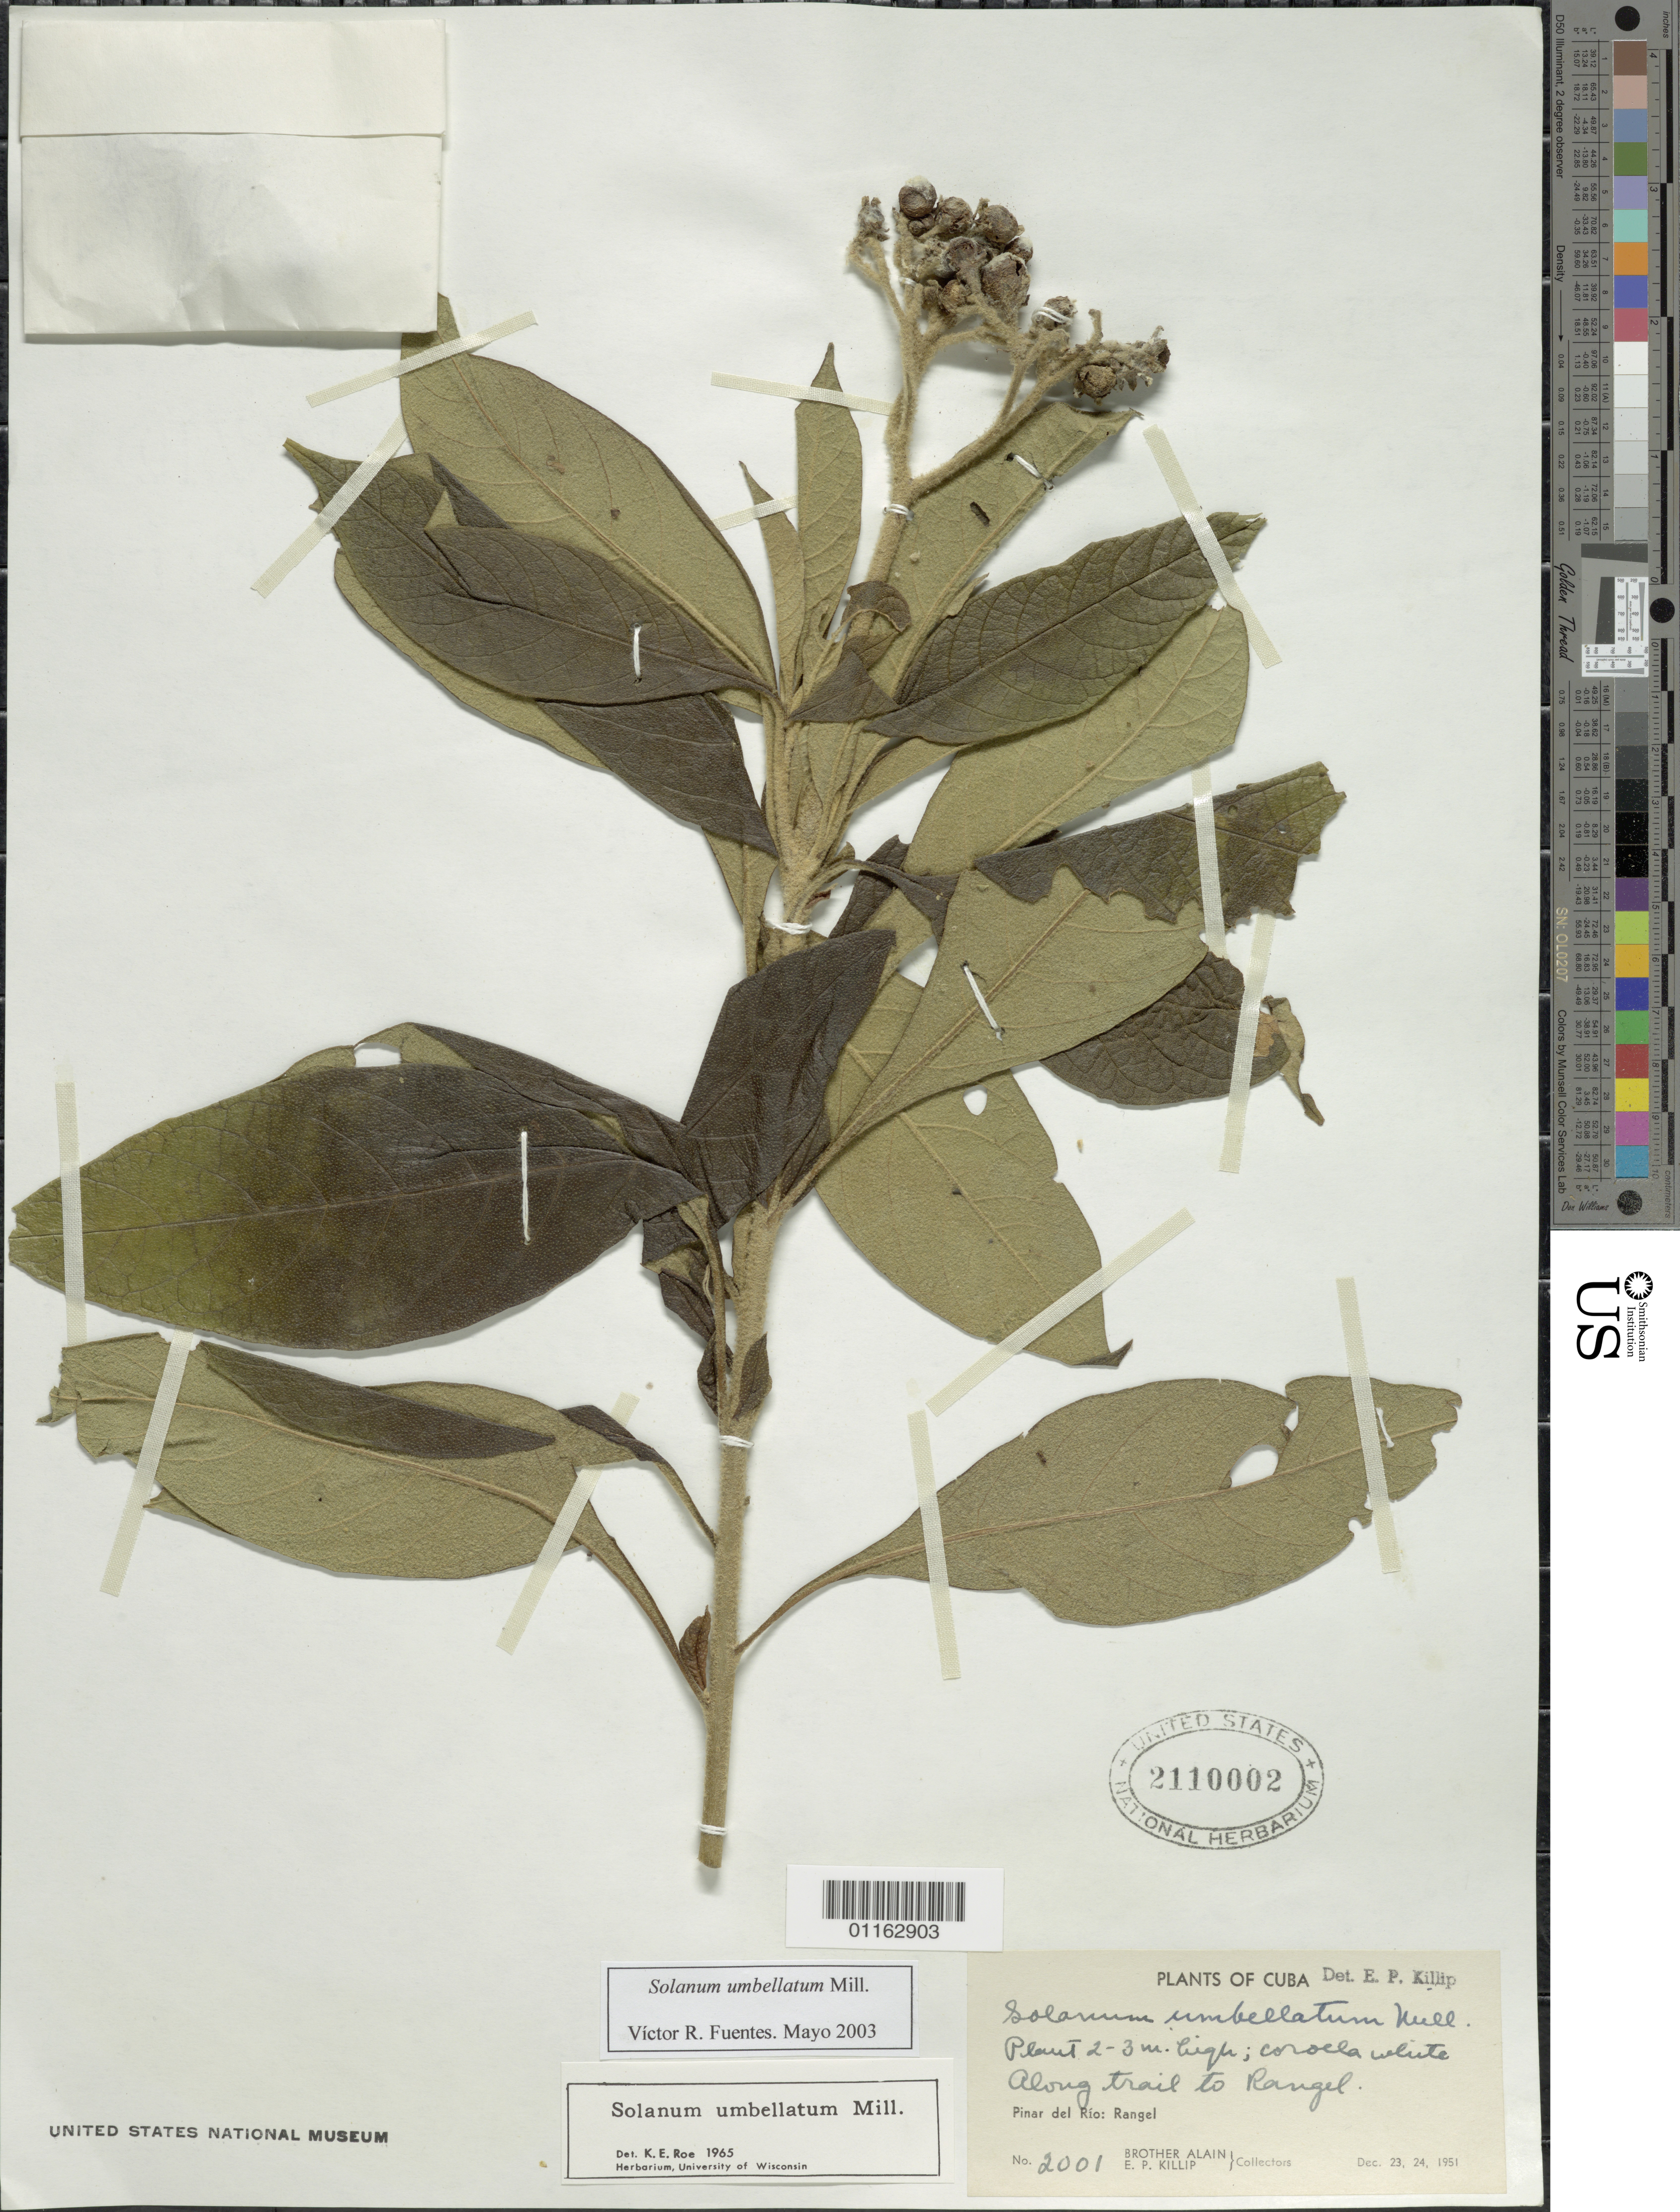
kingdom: Plantae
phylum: Tracheophyta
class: Magnoliopsida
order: Solanales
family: Solanaceae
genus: Solanum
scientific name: Solanum umbellatum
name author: Mill.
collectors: A. H. Liogier & E. P. Killip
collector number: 2001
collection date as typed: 23 Dec 1951 and 24 Dec 1951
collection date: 1951-12-23,1951-12-24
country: Cuba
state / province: Pinar del Rio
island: Cuba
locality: Along trail near Rangel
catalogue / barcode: US 2110002